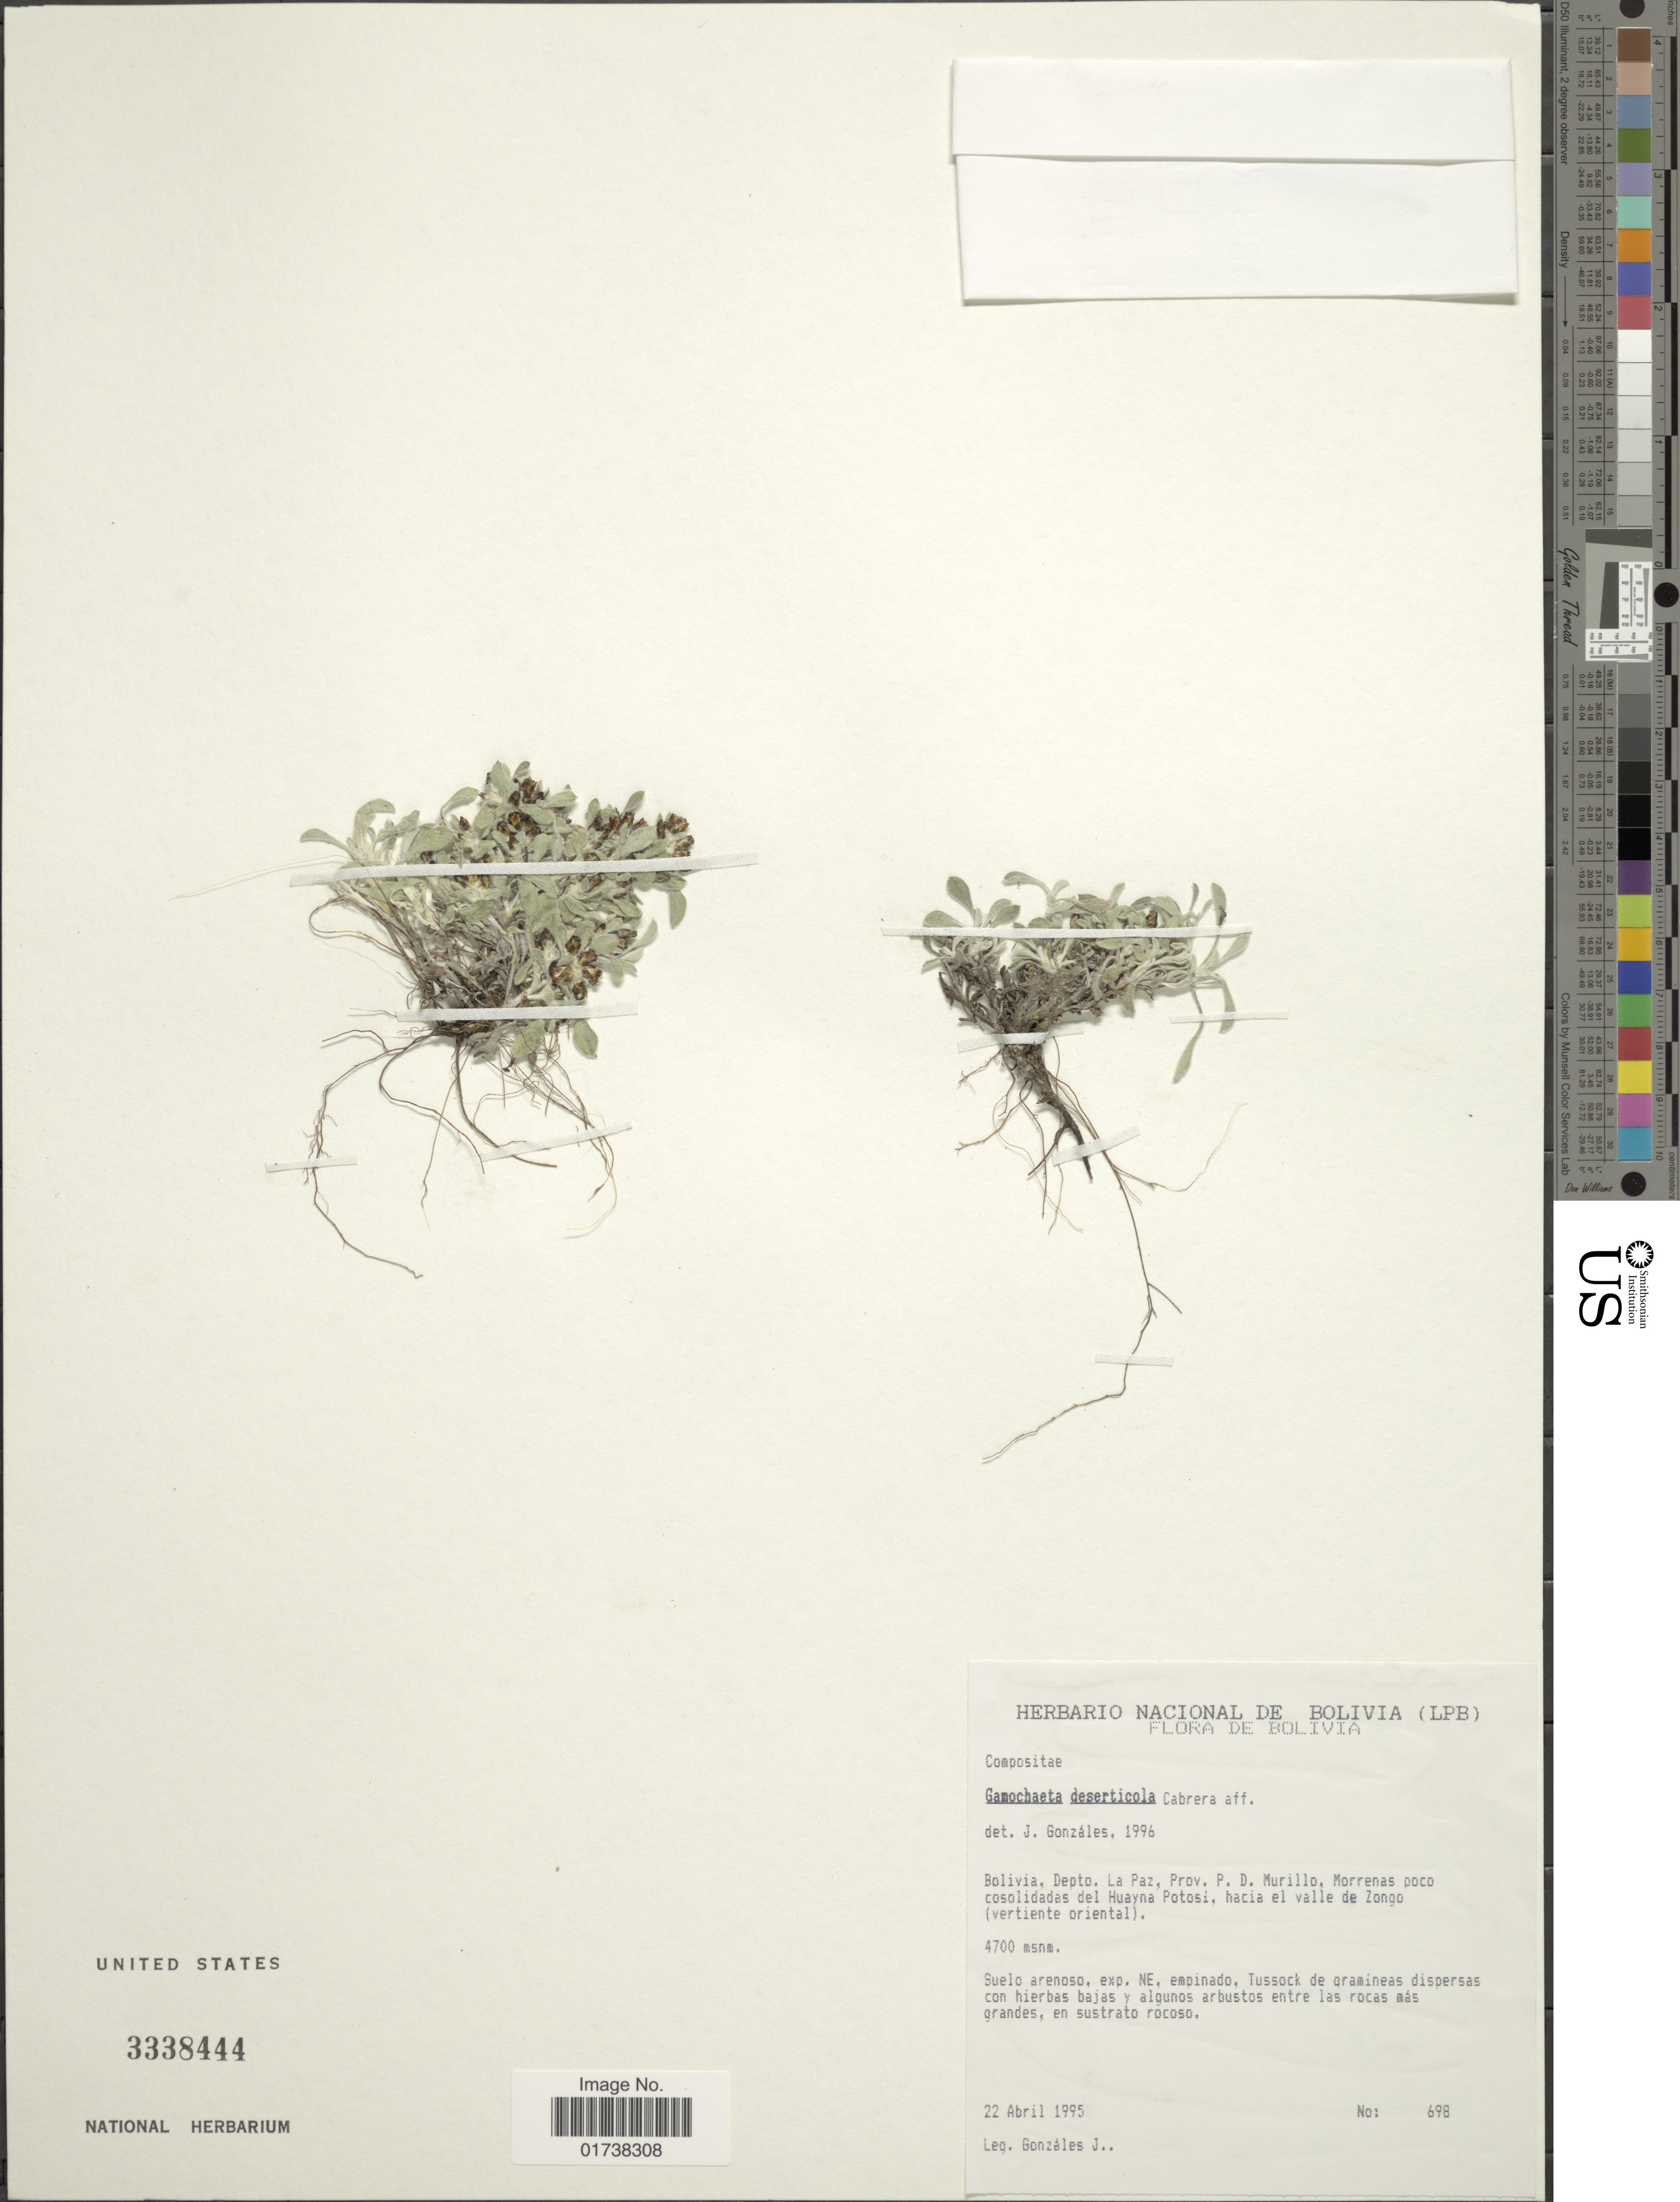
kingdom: Plantae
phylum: Tracheophyta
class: Magnoliopsida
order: Asterales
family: Asteraceae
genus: Gamochaeta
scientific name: Gamochaeta deserticola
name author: Cabrera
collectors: J. Gonzales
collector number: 698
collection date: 1995-04-22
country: Bolivia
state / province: La Paz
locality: Depto. La Paz, Prov. P.D. Murillo, Morrenas poco cosolidadas del Huayna Potosi, hacia el vakke de Zongo (vertiente oriental)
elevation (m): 4700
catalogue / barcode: US 3338444